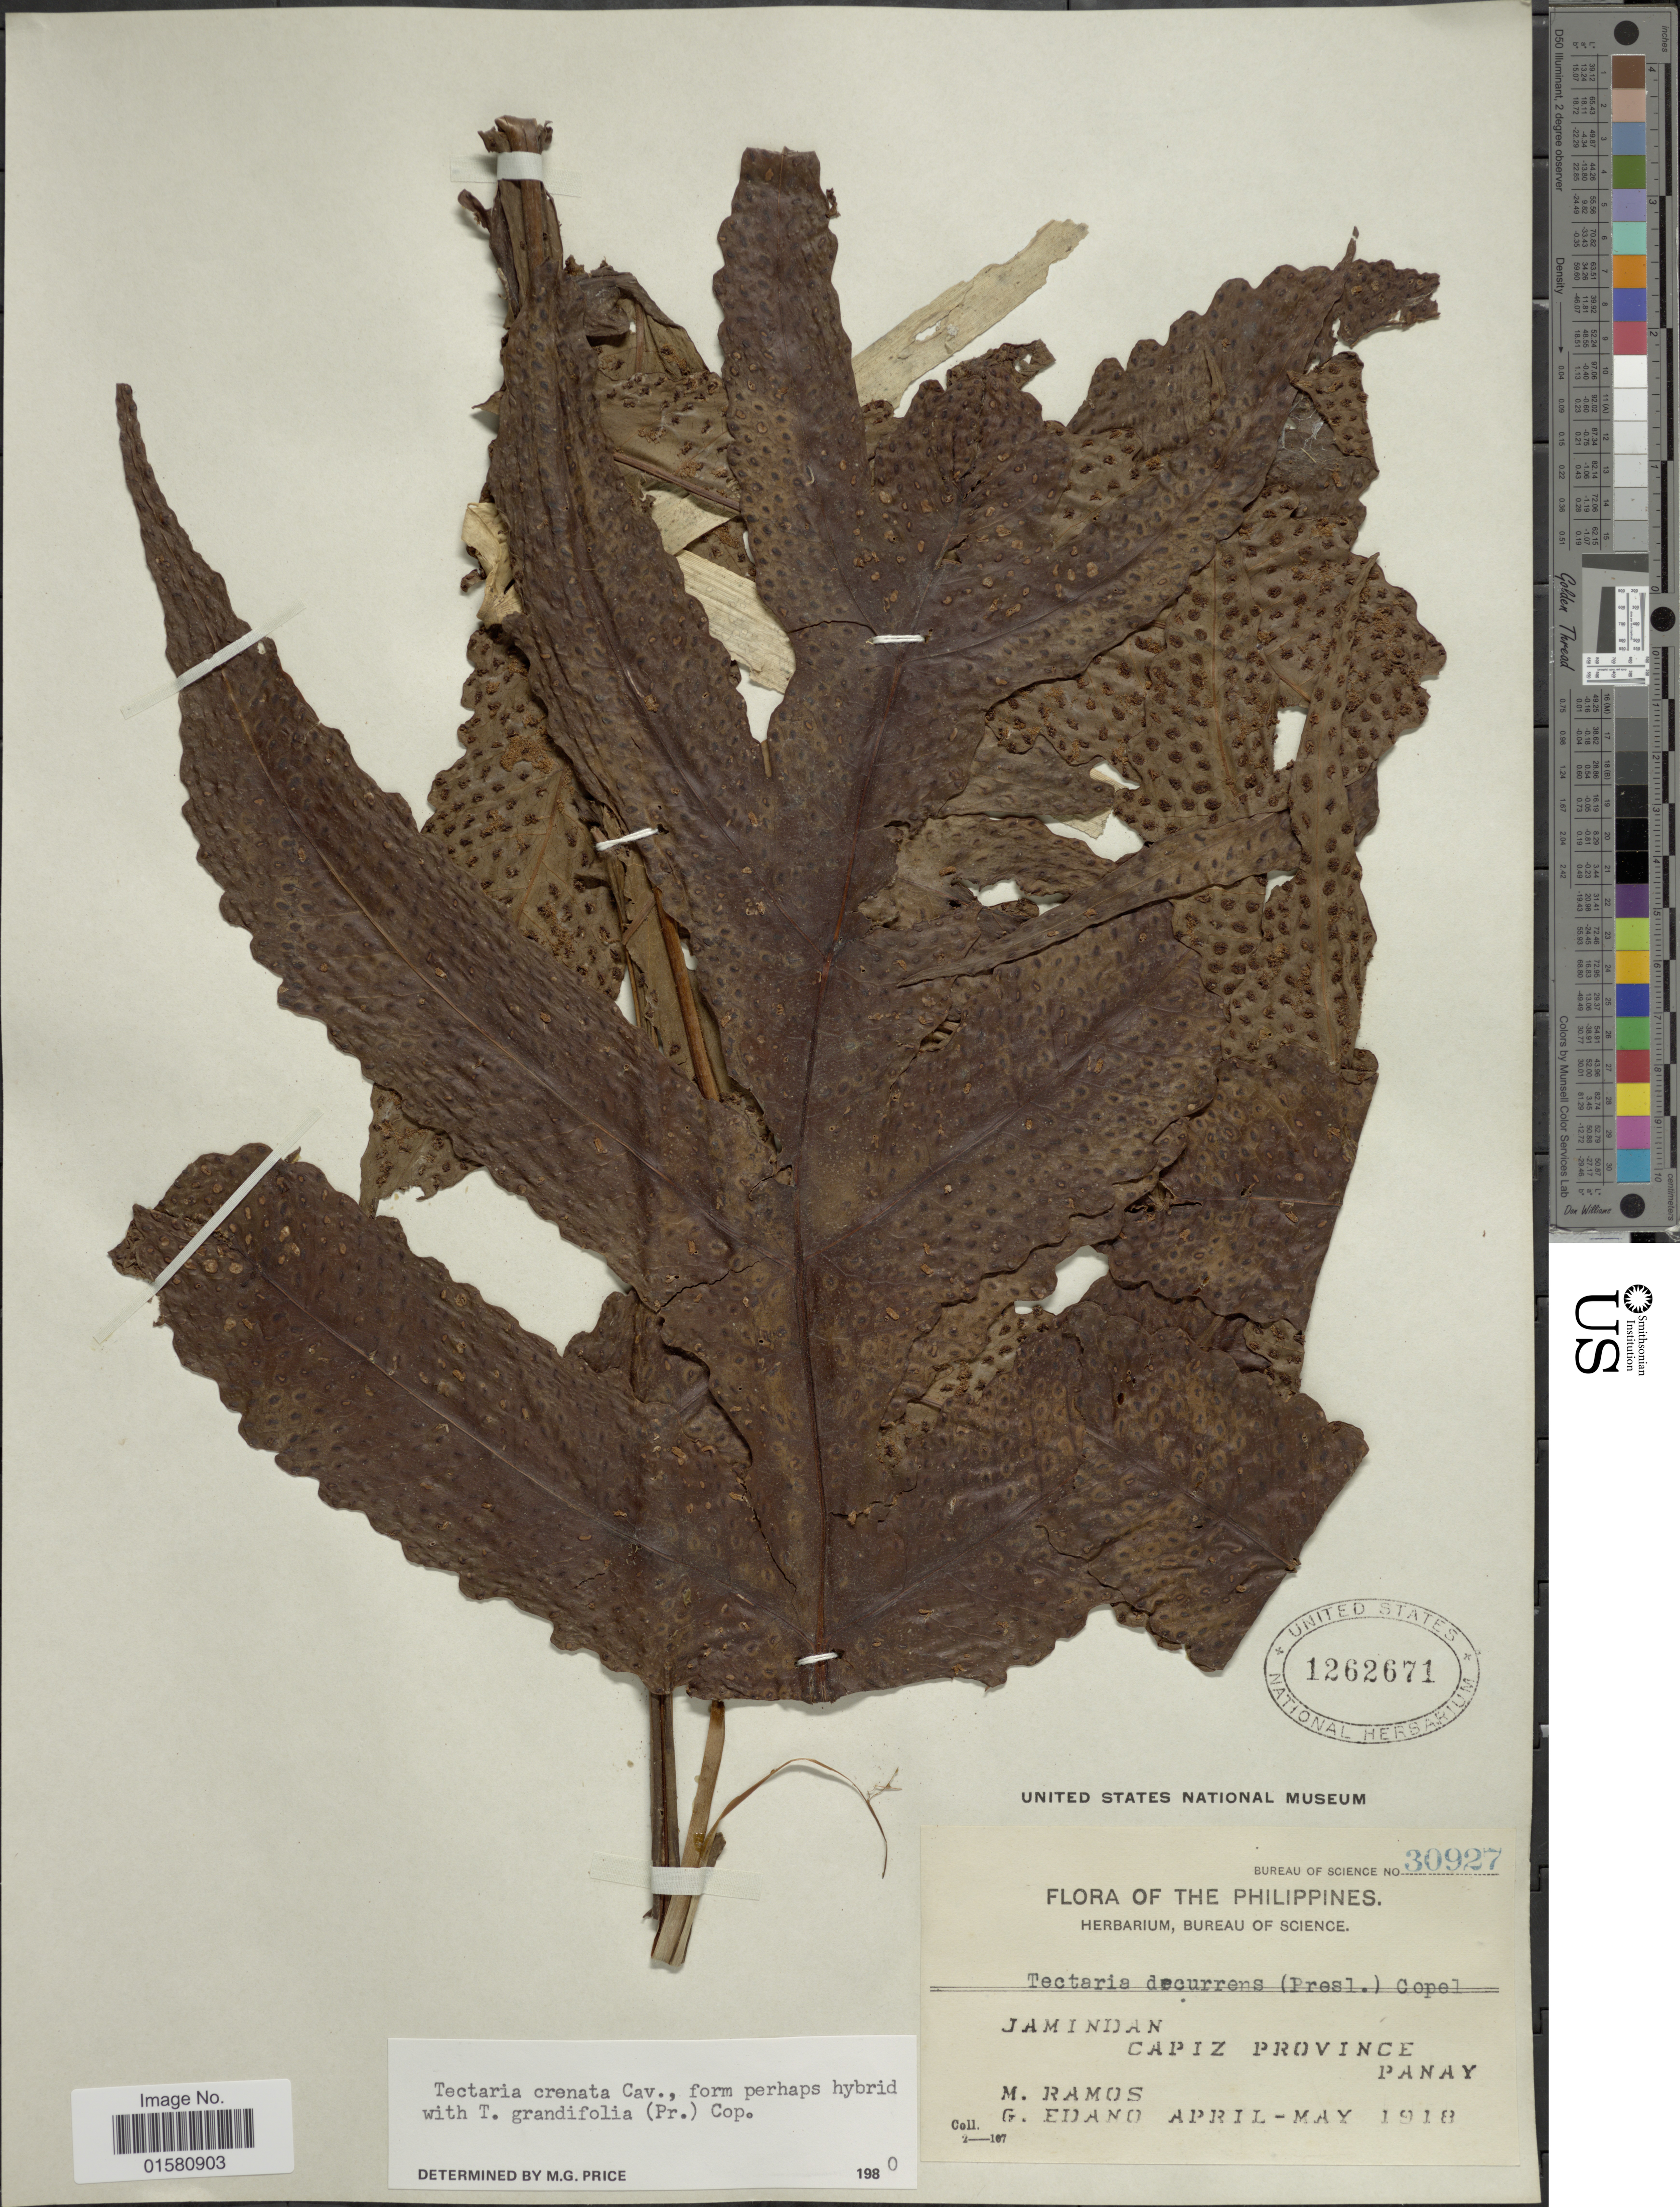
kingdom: Plantae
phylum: Tracheophyta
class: Polypodiopsida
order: Polypodiales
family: Tectariaceae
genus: Tectaria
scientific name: Tectaria crenata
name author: Cav.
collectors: M. Ramos & G. Edaño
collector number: Bureau of Science 30927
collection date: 1918-04/1918-05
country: Philippines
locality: Jamindan, Capiz Province, Panay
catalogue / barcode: US 1262671